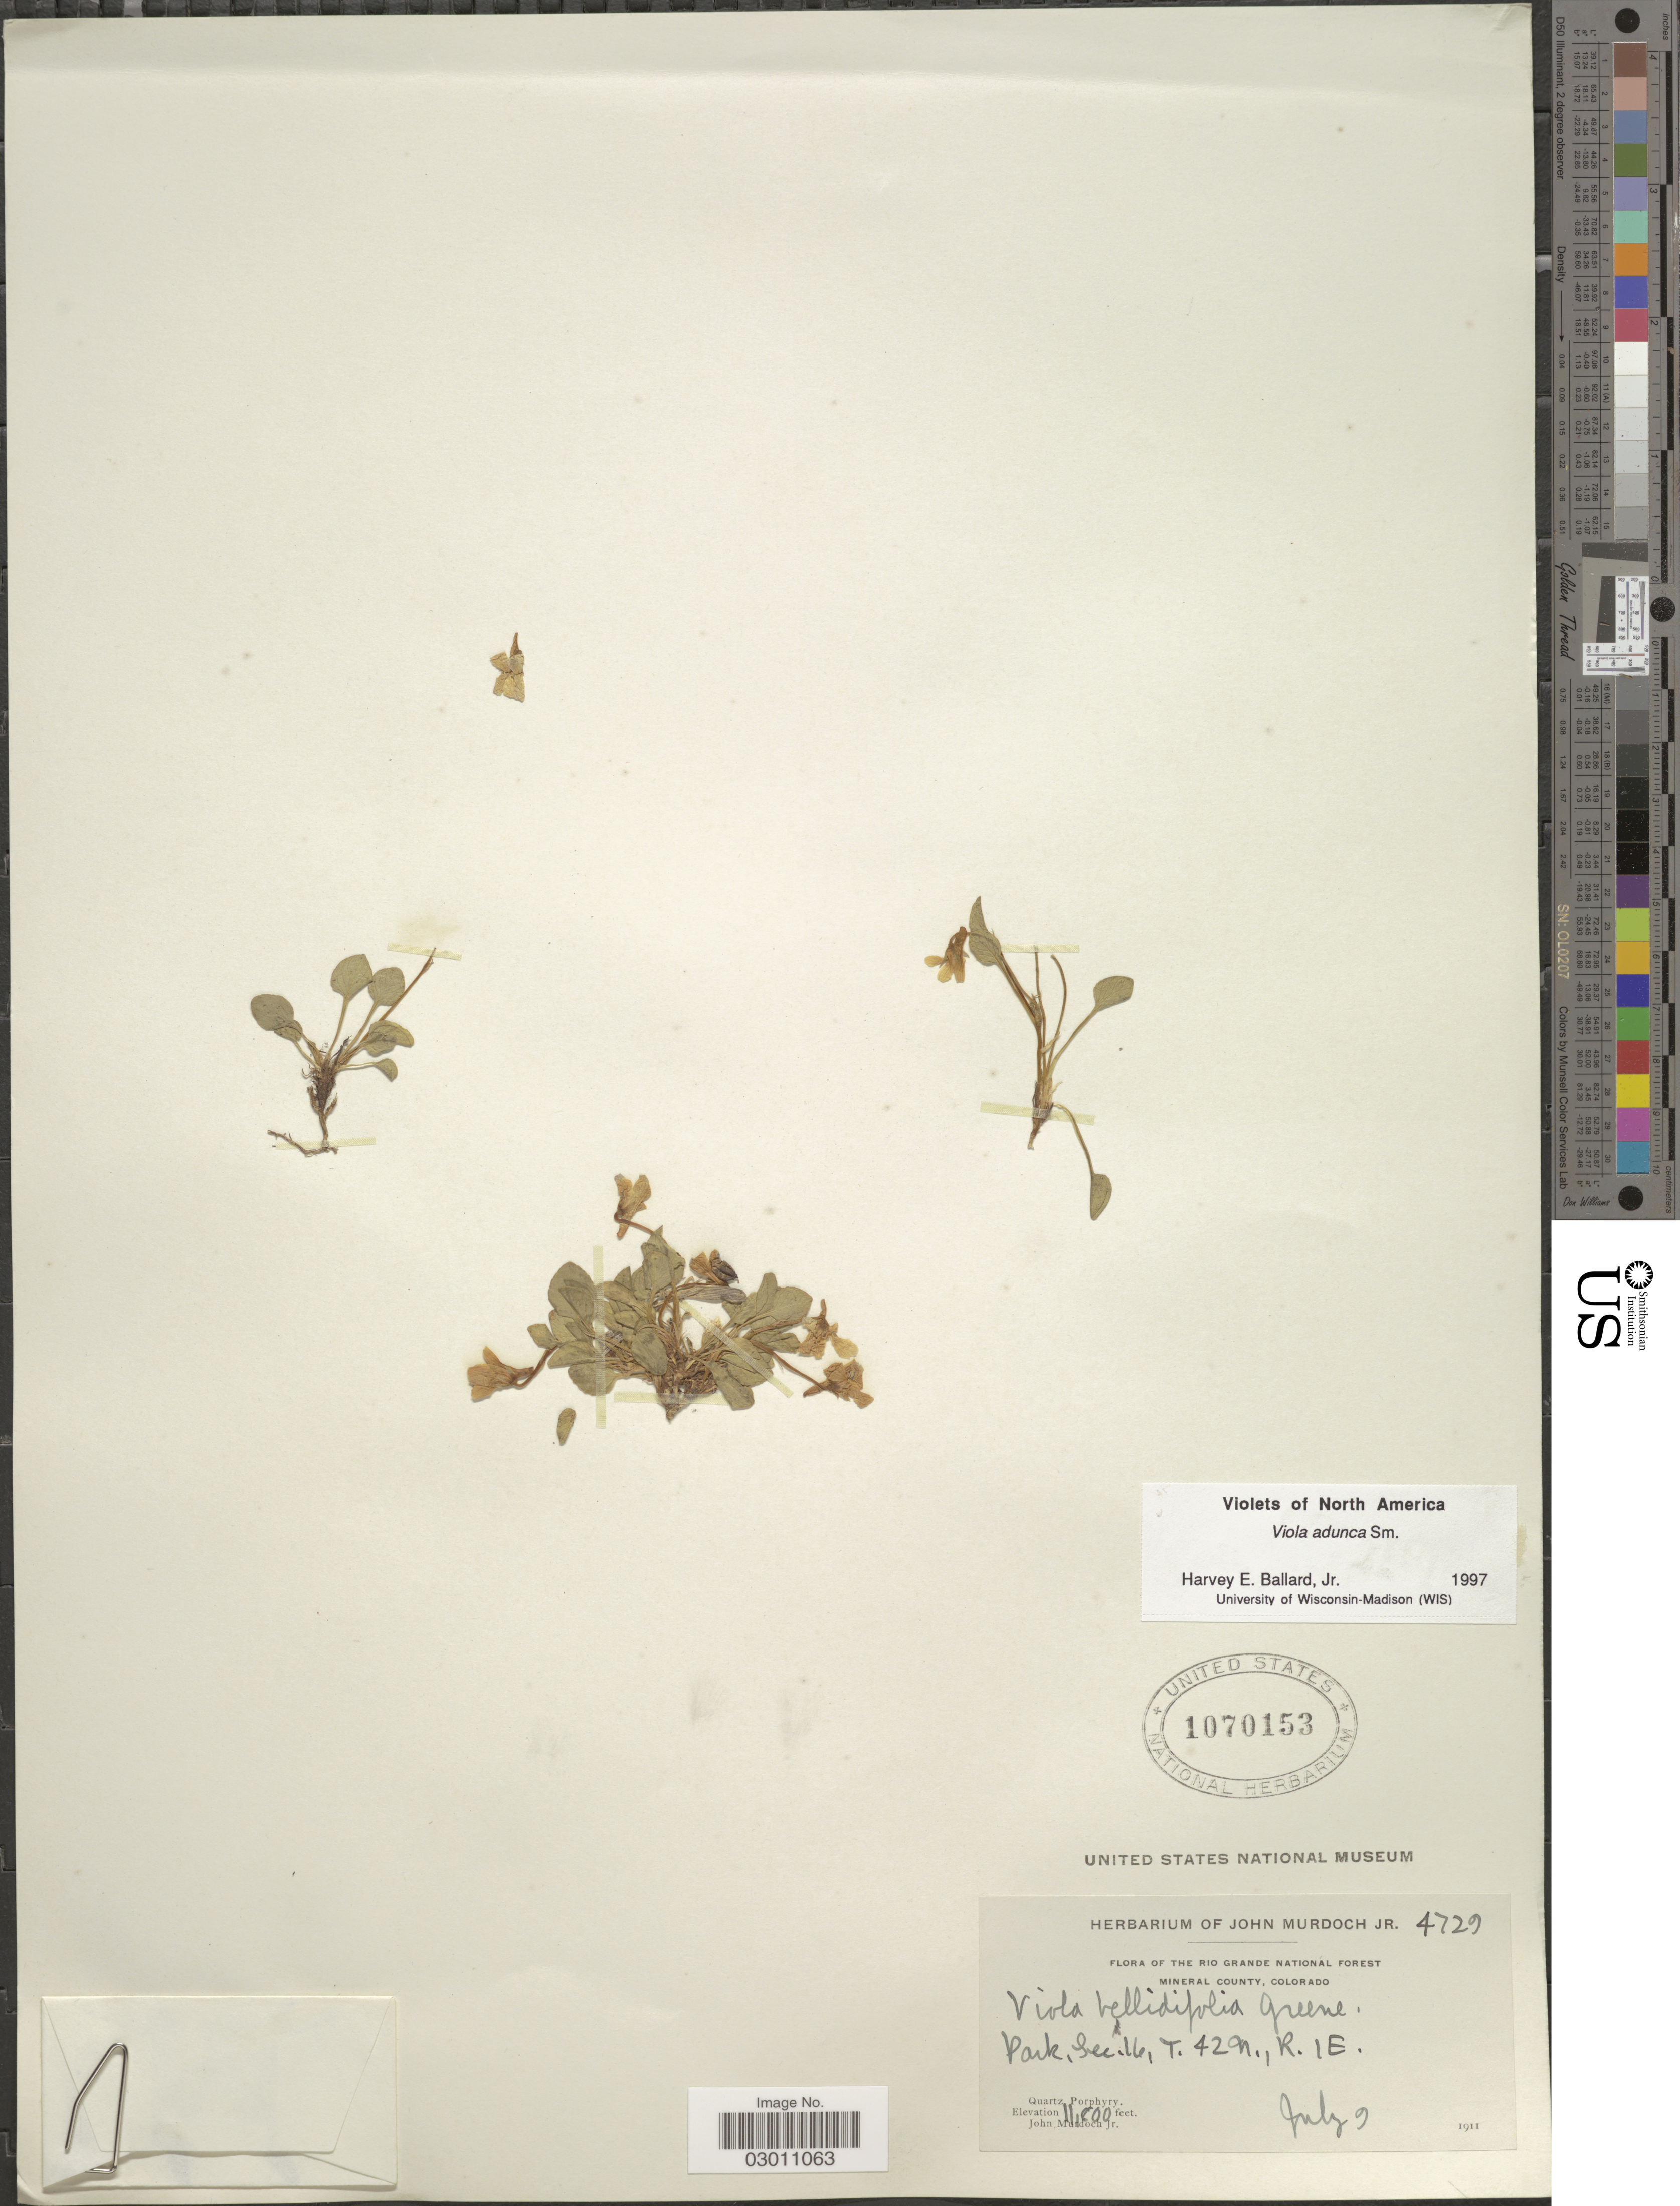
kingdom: Plantae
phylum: Tracheophyta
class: Magnoliopsida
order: Malpighiales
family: Violaceae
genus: Viola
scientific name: Viola adunca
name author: Sm.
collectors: J. Murdoch Jr.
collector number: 4729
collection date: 1911-07-09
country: United States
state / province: Colorado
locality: The Rio Grande National Forest. Mineral County. Park, Sec. 16, T. 42 N, R. 1E. Quartz Porphyry.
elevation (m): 3353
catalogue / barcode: US 1070153